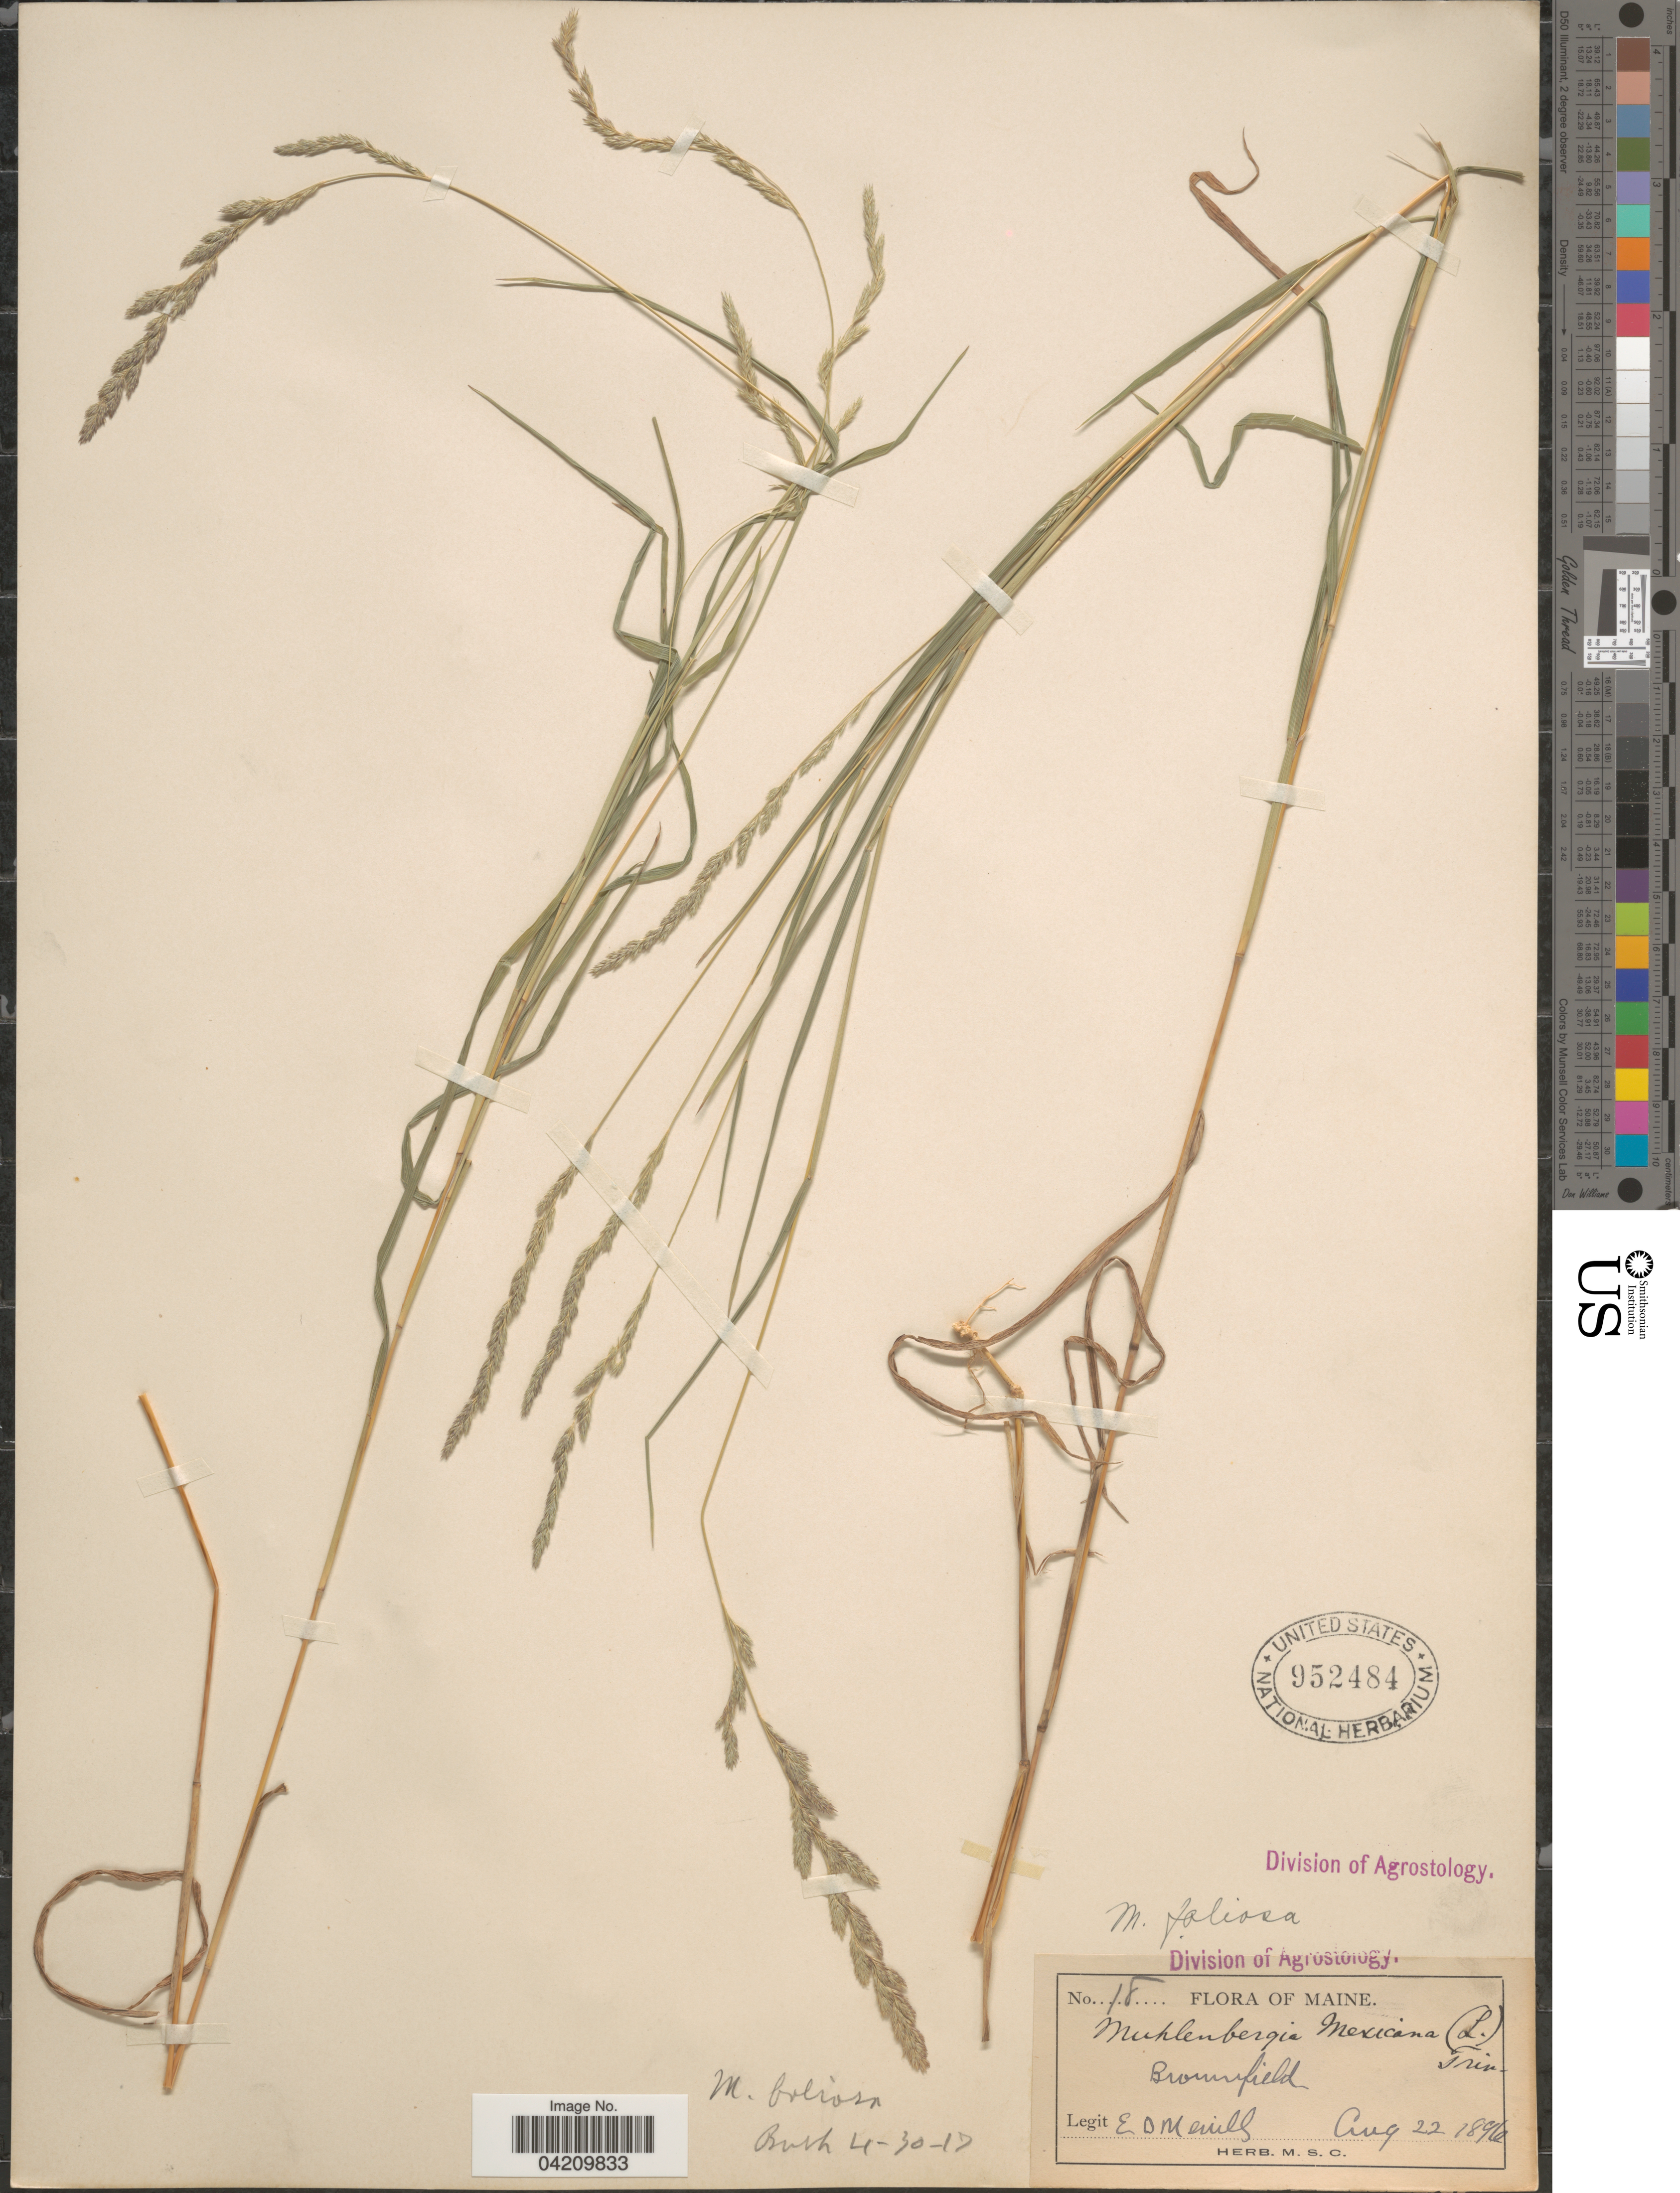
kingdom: Plantae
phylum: Tracheophyta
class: Liliopsida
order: Poales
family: Poaceae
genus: Muhlenbergia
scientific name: Muhlenbergia mexicana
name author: (L.) Trin.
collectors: E. D. Merrill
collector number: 18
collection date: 1896-08-22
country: United States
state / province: Maine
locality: Brownfield.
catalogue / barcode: US 952484